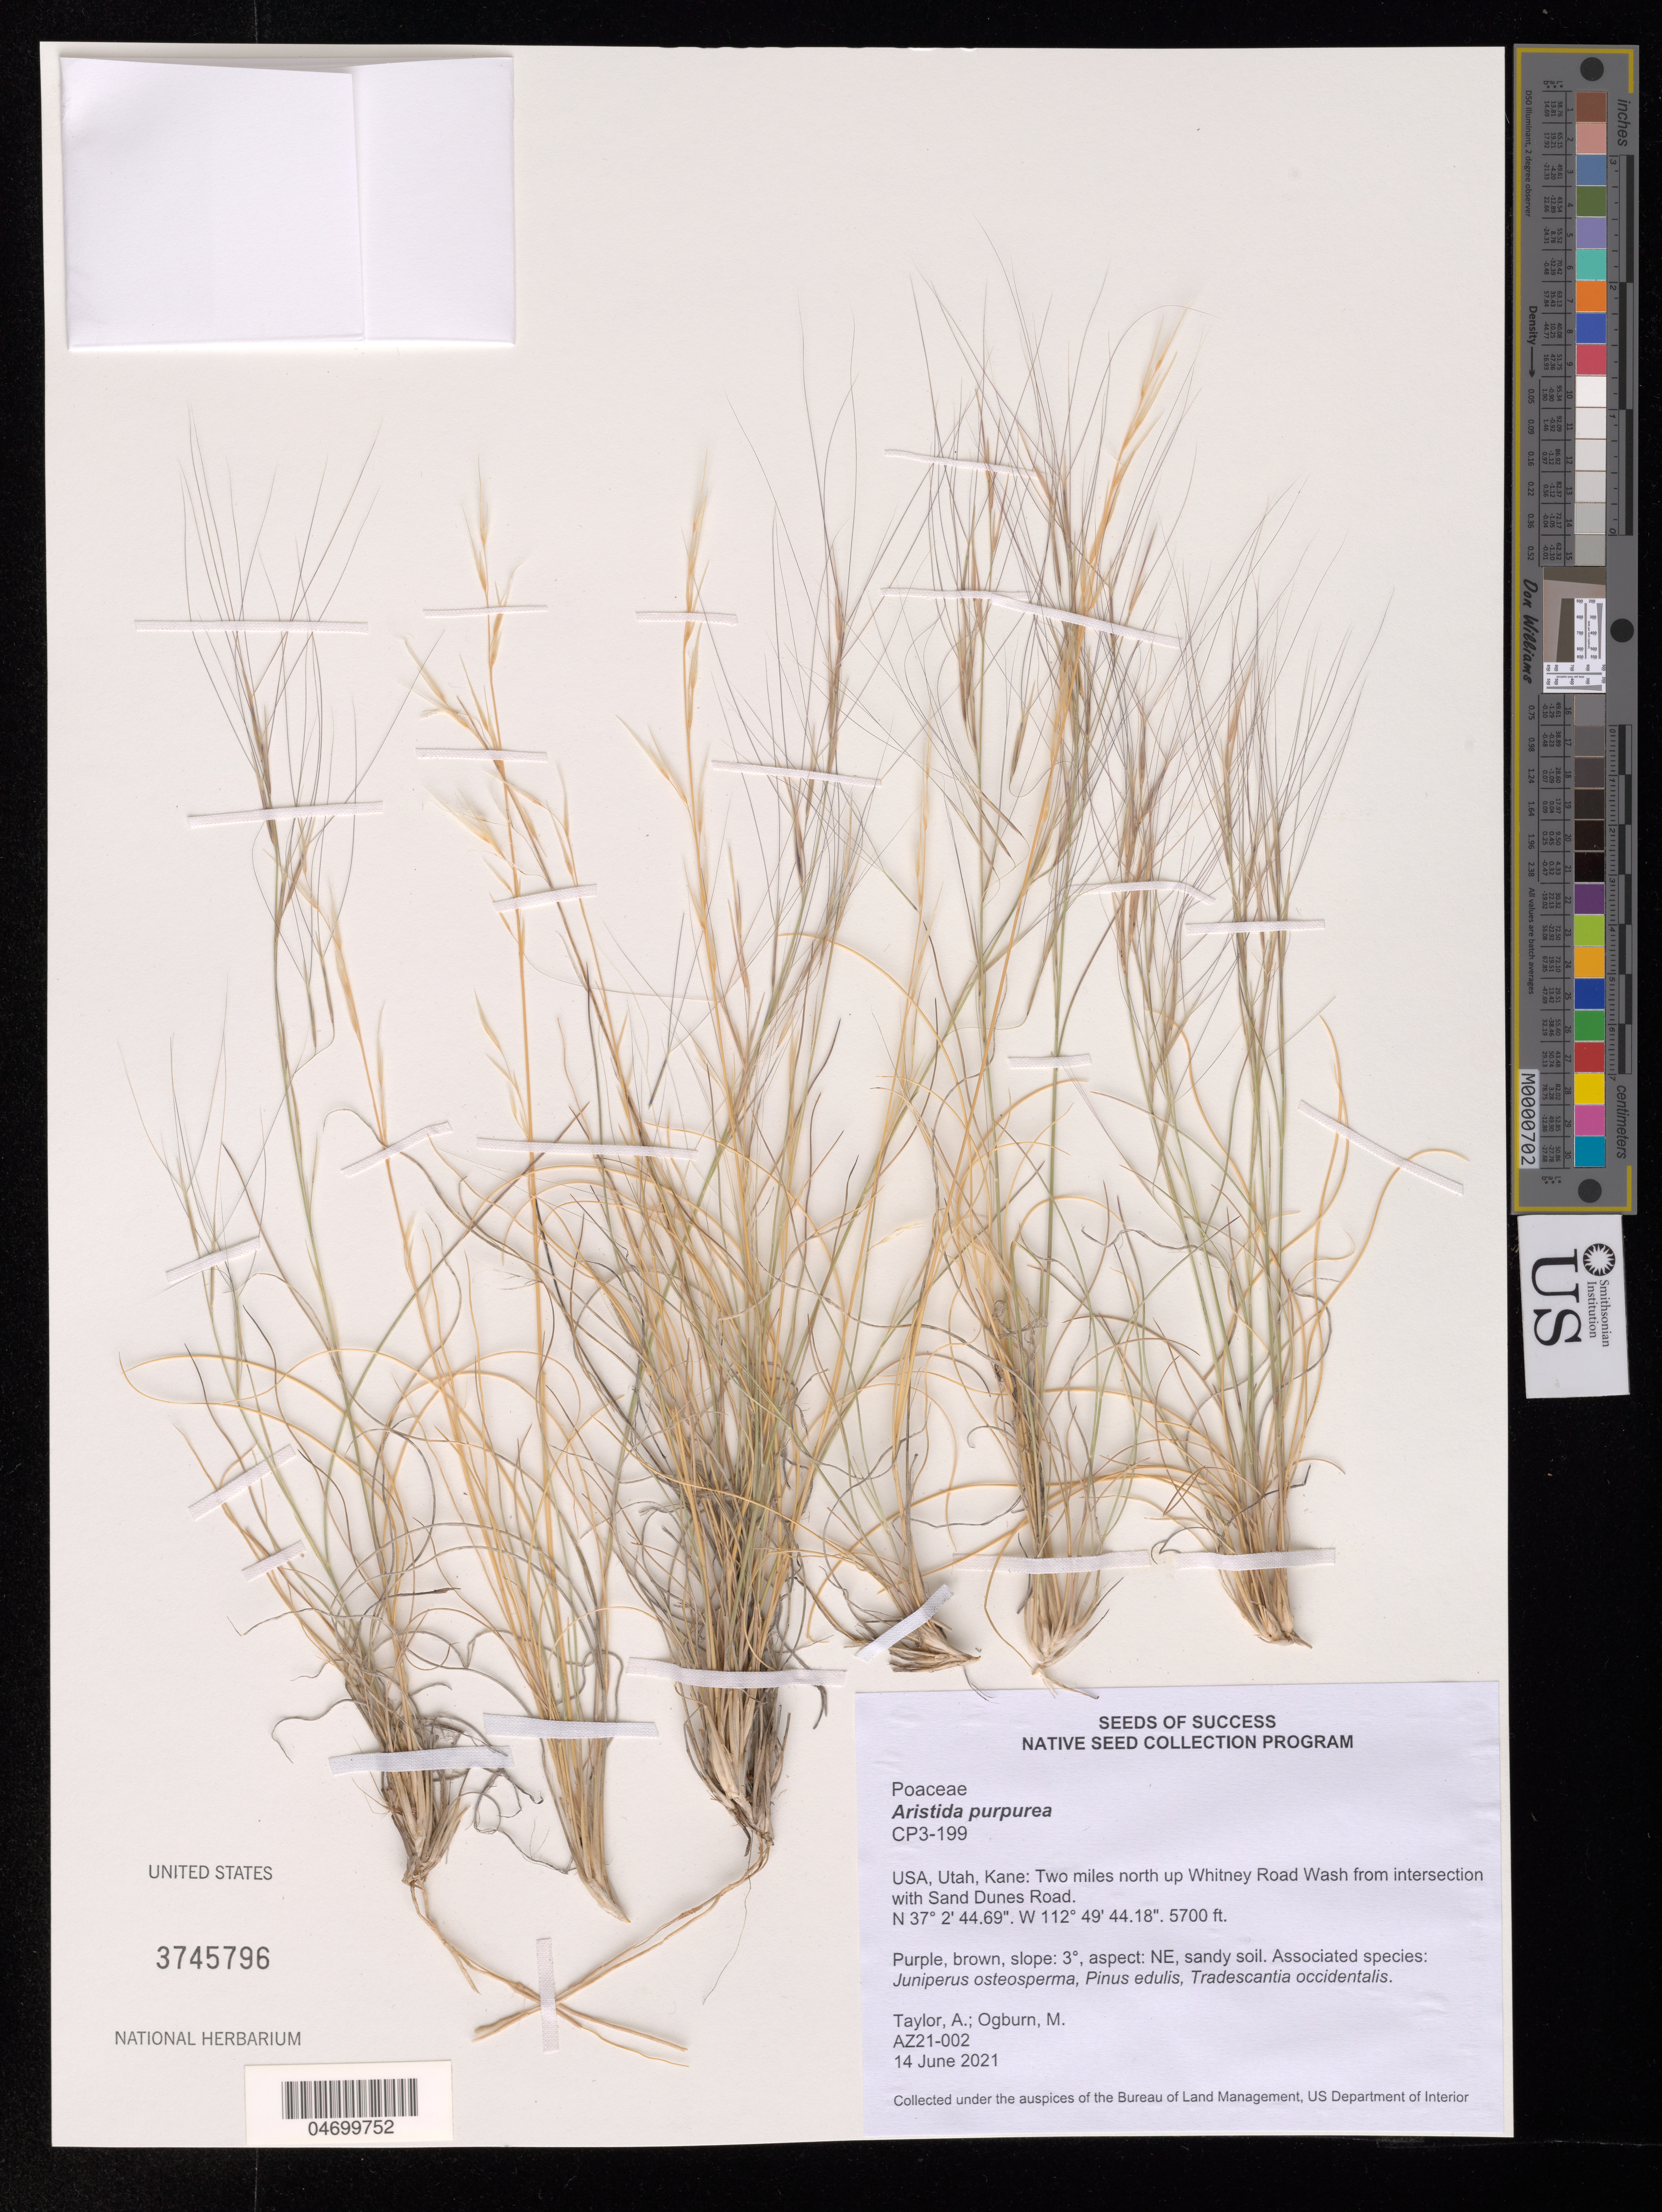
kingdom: Plantae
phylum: Tracheophyta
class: Liliopsida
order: Poales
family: Poaceae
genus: Aristida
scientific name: Aristida purpurea f. brownii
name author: (Warnock) Allred & Valdés-Reyna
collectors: A. Taylor & M. Ogburn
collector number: CP3-199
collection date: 2021-06-14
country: United States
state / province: Utah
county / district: Kane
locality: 2 mi. N up Whitney Road Wash from intersection with Sand Dunes Rd.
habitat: Sandy soil. With Juniperus osteosperma, Pinus edulis, Tradescantia occidentalis.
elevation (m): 1737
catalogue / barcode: US 3745796